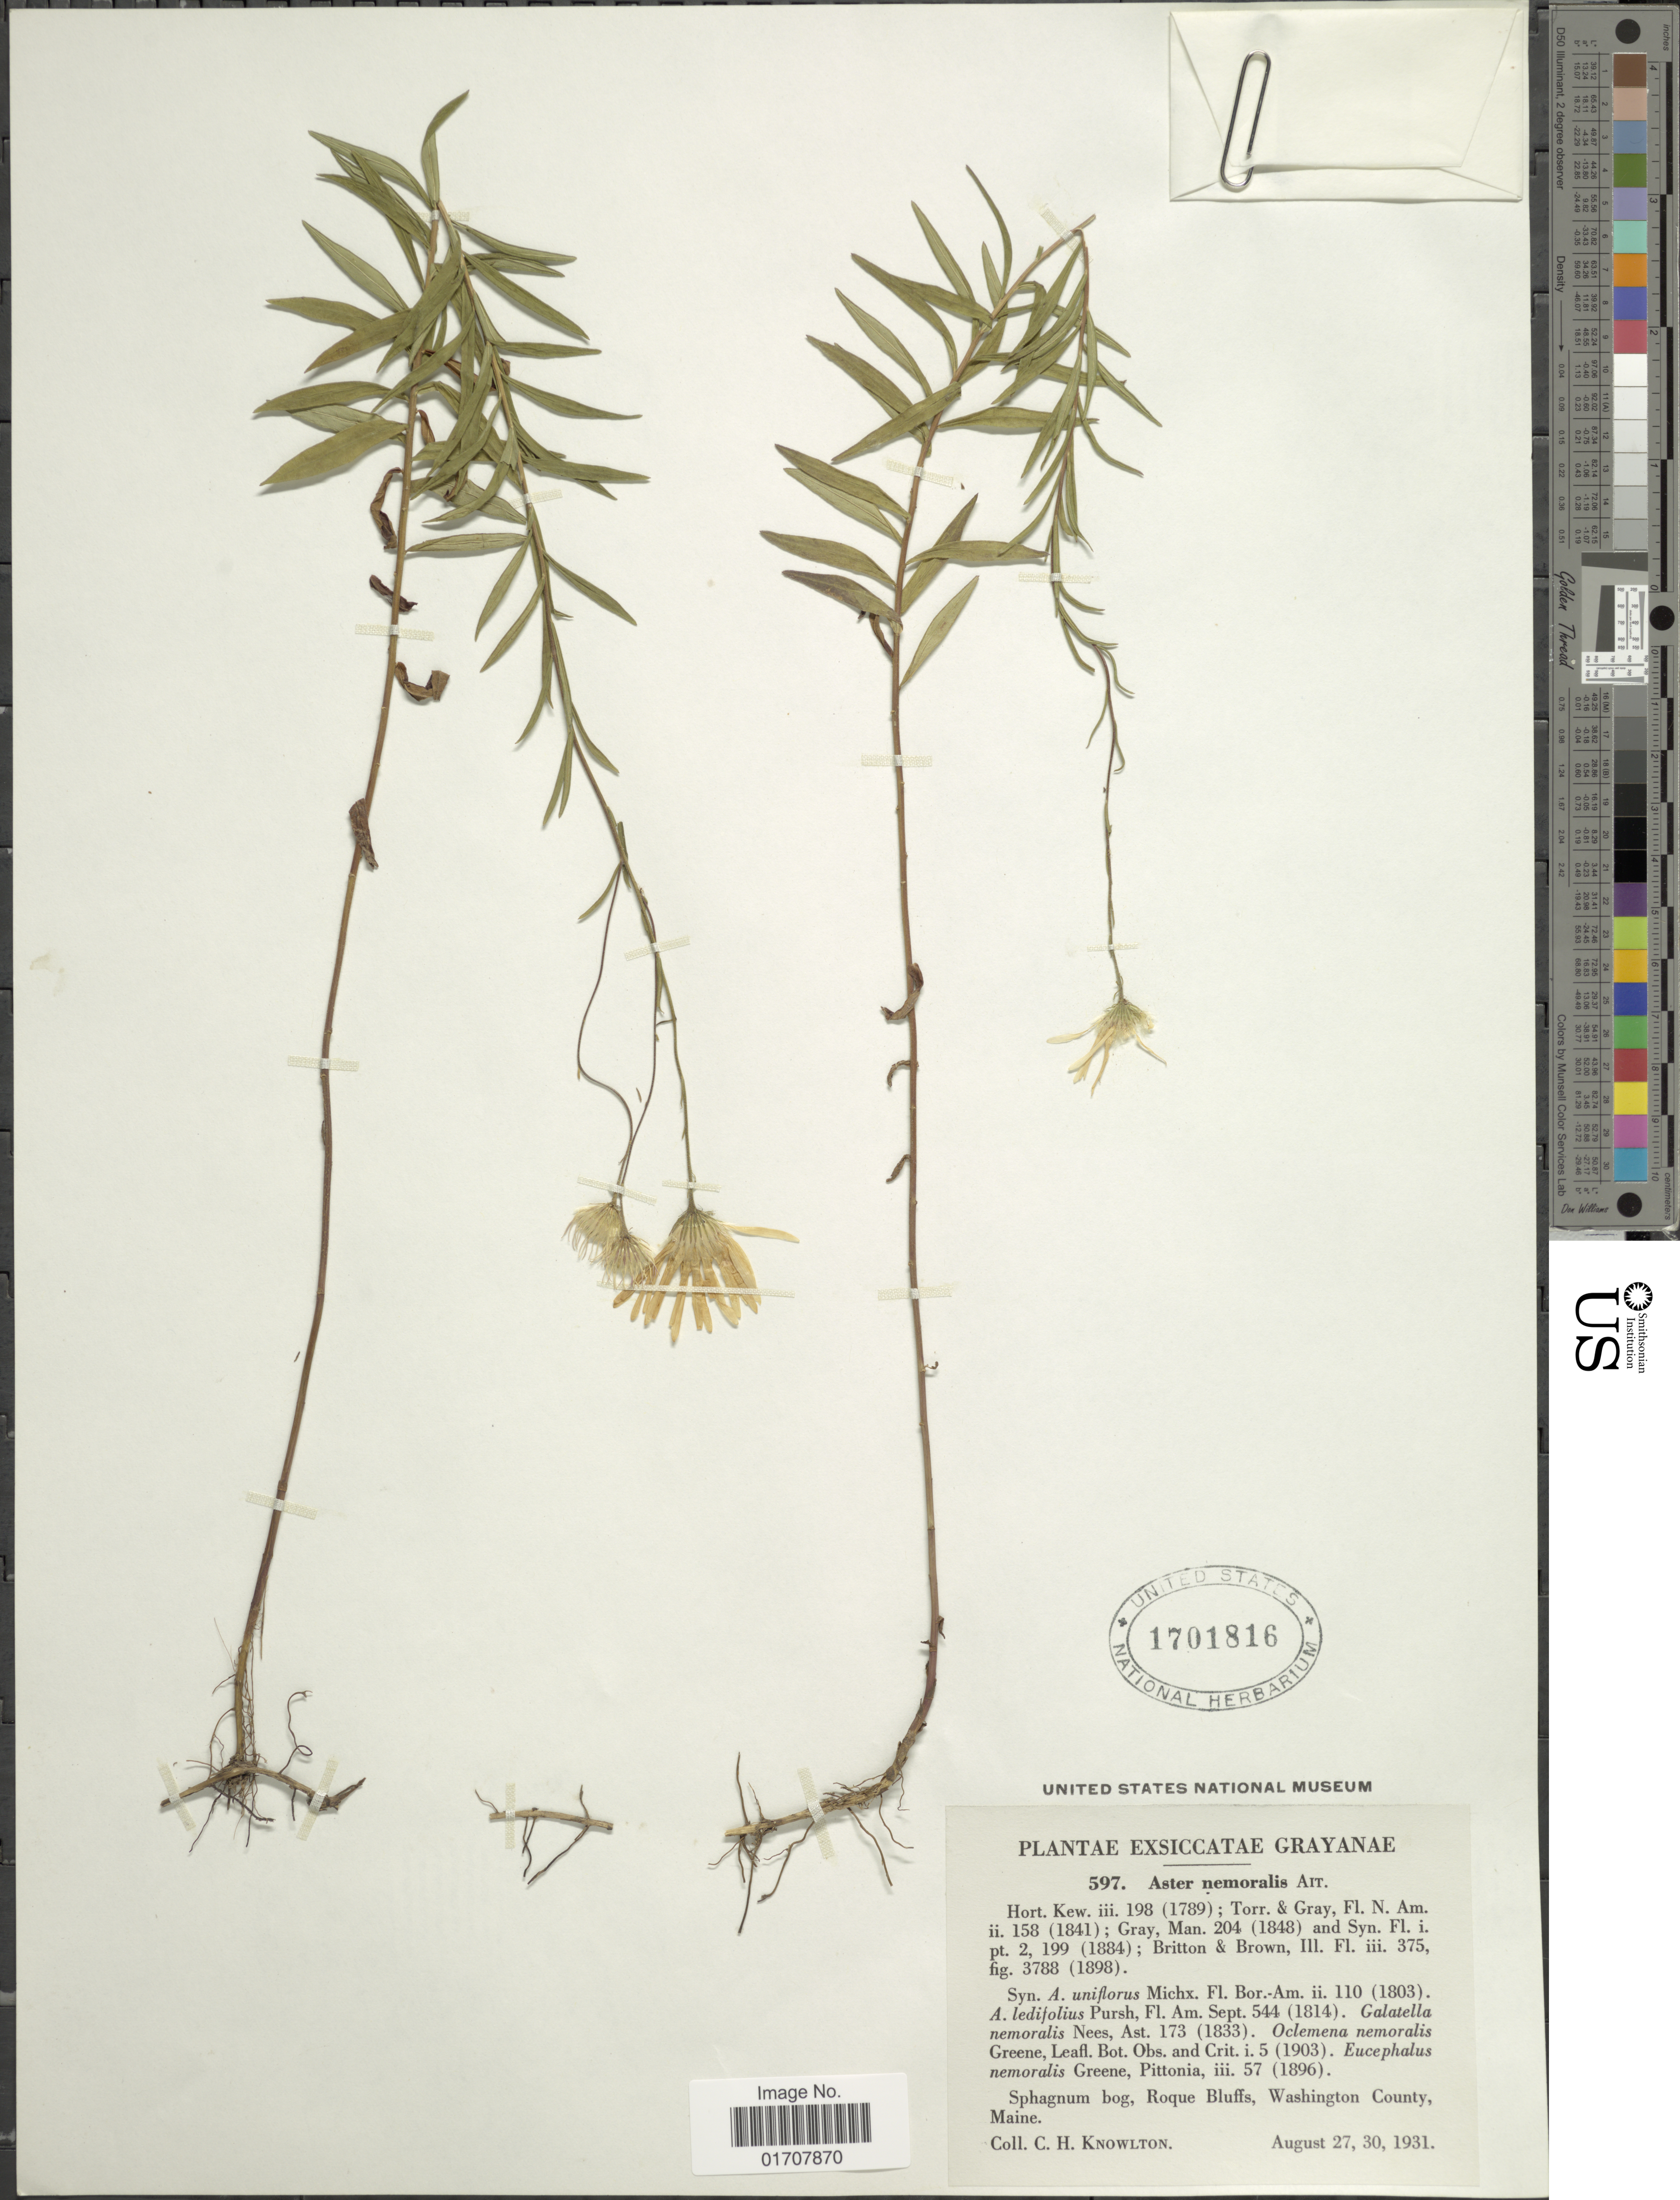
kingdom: Plantae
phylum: Tracheophyta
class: Magnoliopsida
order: Asterales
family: Asteraceae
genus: Oclemena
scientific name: Oclemena nemoralis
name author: (Aiton) Greene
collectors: C. H. Knowlton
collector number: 597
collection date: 1931-08-27/1931-08-30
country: United States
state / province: Maine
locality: Roque Bluffs, Washington County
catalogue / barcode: US 1701816